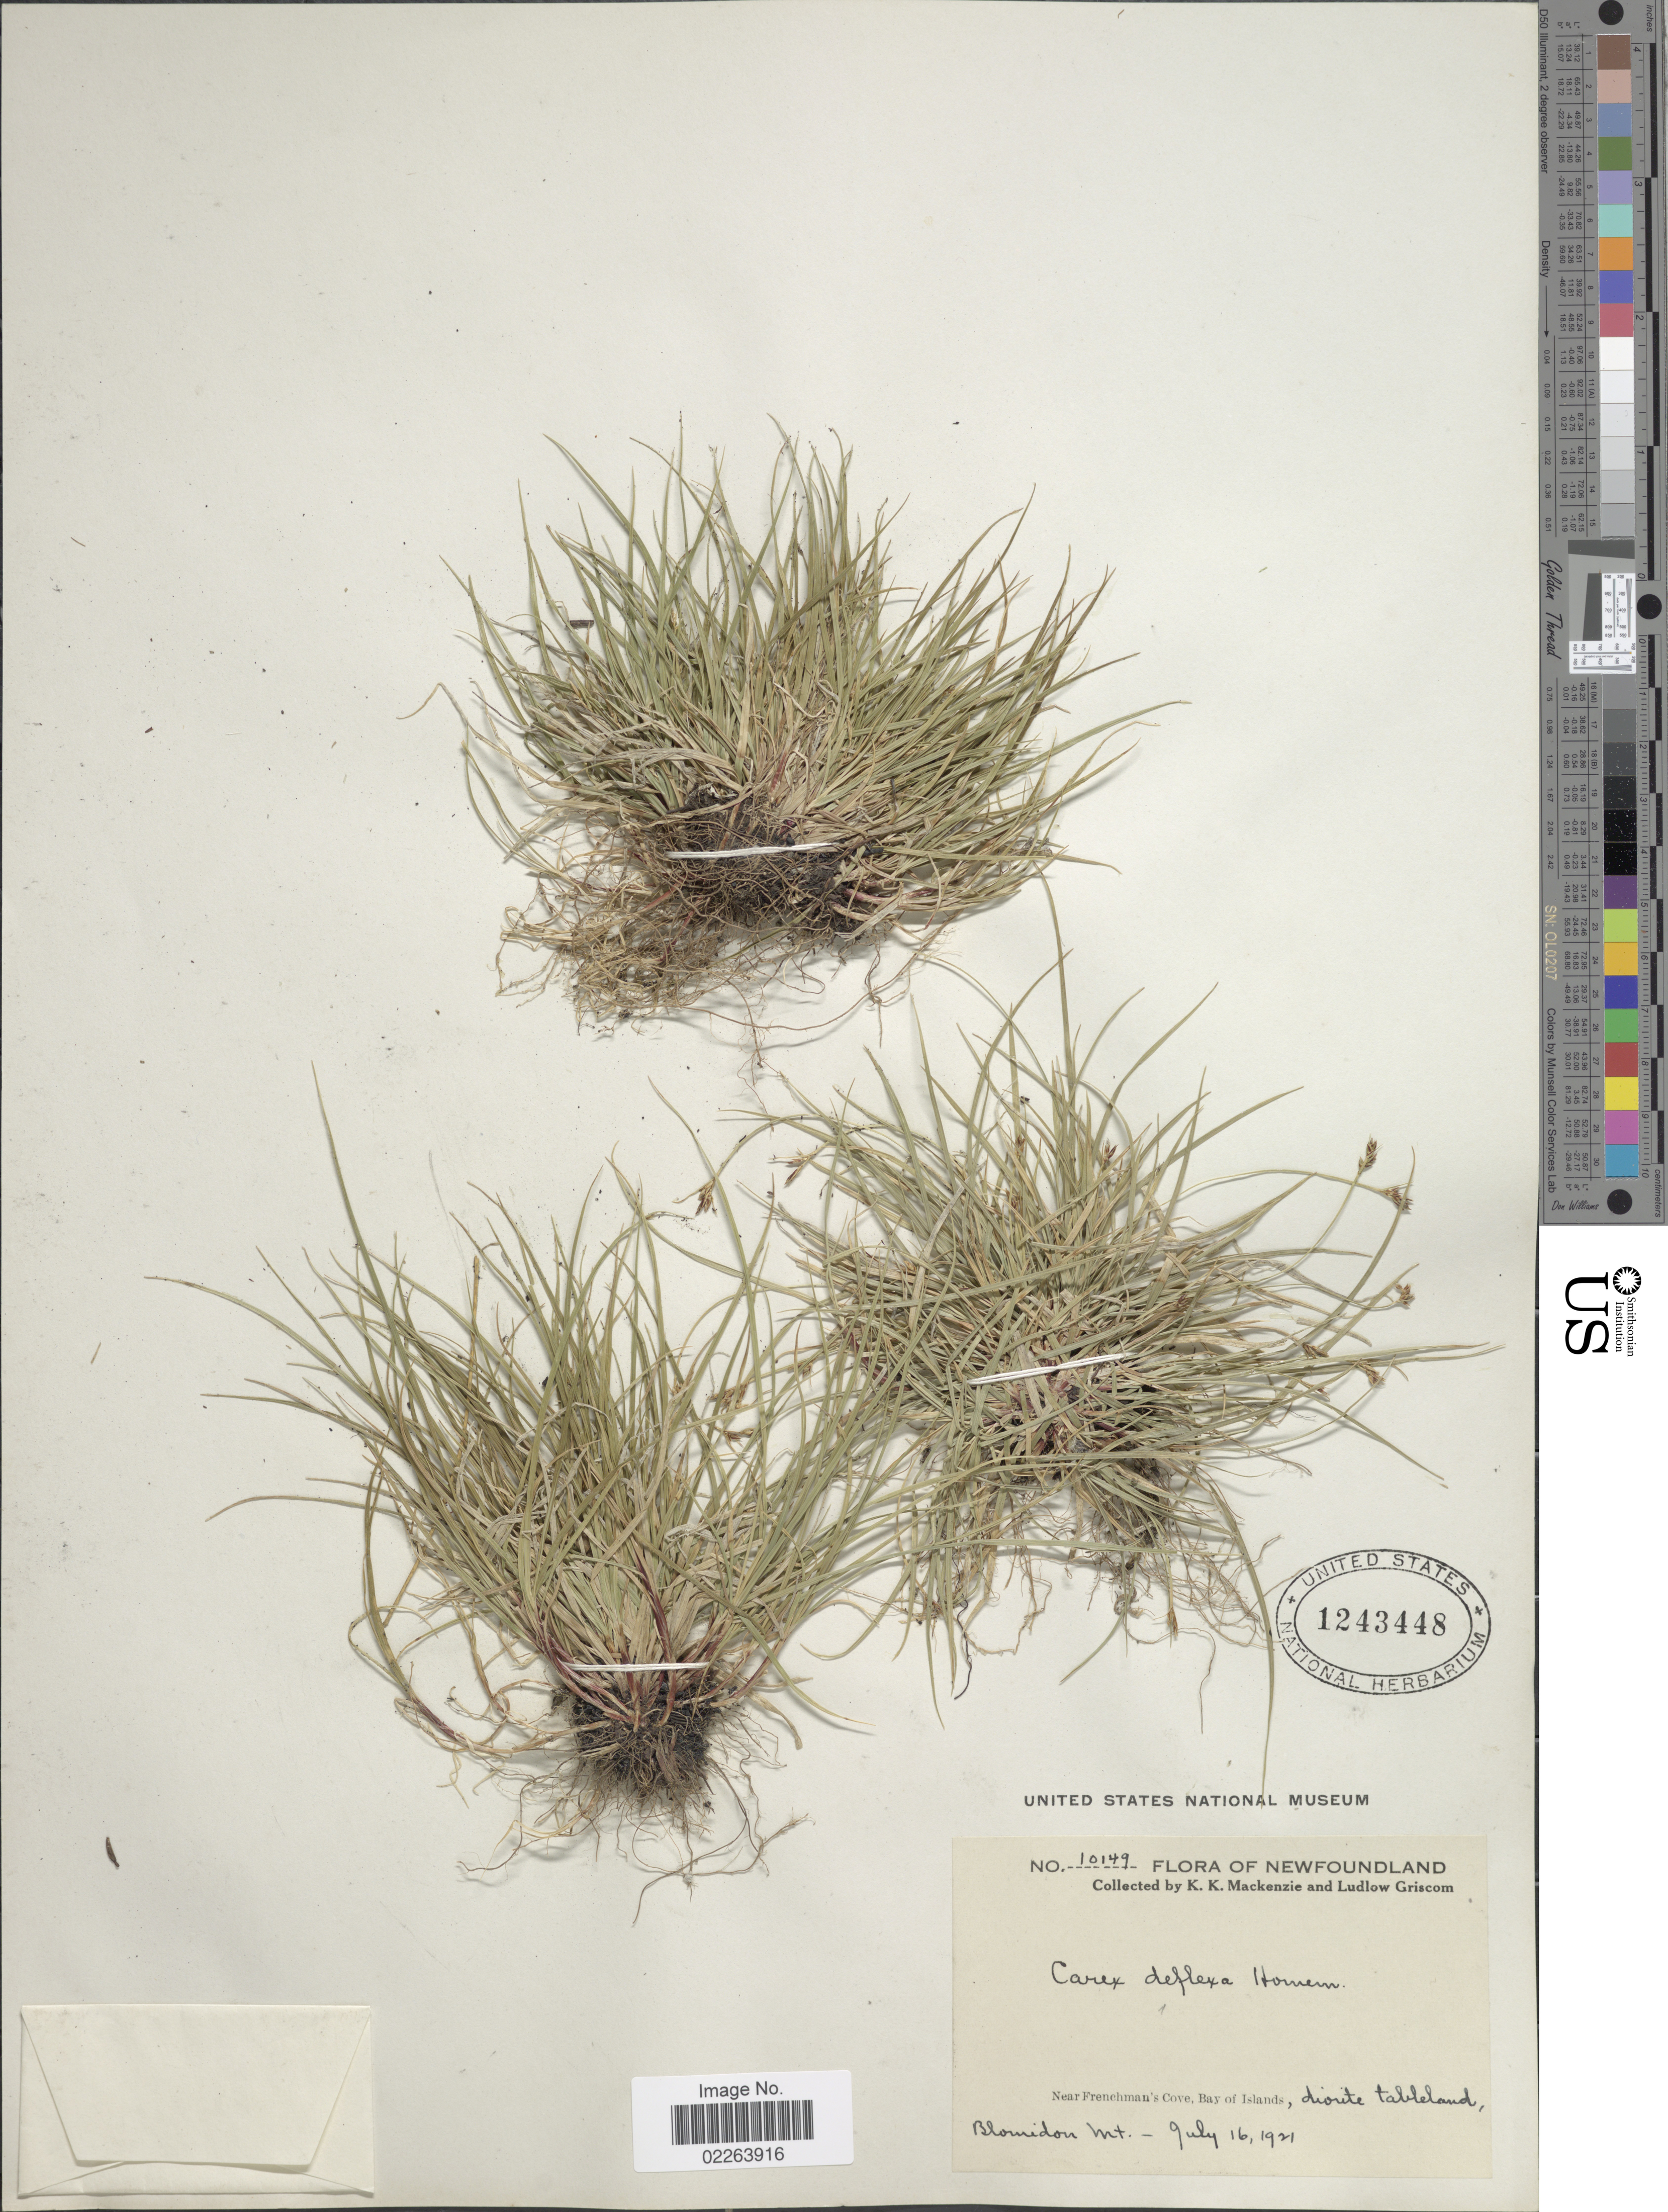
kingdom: Plantae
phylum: Tracheophyta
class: Liliopsida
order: Poales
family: Cyperaceae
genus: Carex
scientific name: Carex deflexa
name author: Hornem.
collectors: K. K. Mackenzie & L. Griscom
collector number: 10149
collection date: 1921-07-16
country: Canada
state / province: Newfoundland and Labrador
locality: Near Frenchman's Cove, Bay of Islands, diorite tableland, Blomidon Mt.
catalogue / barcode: US 1243448